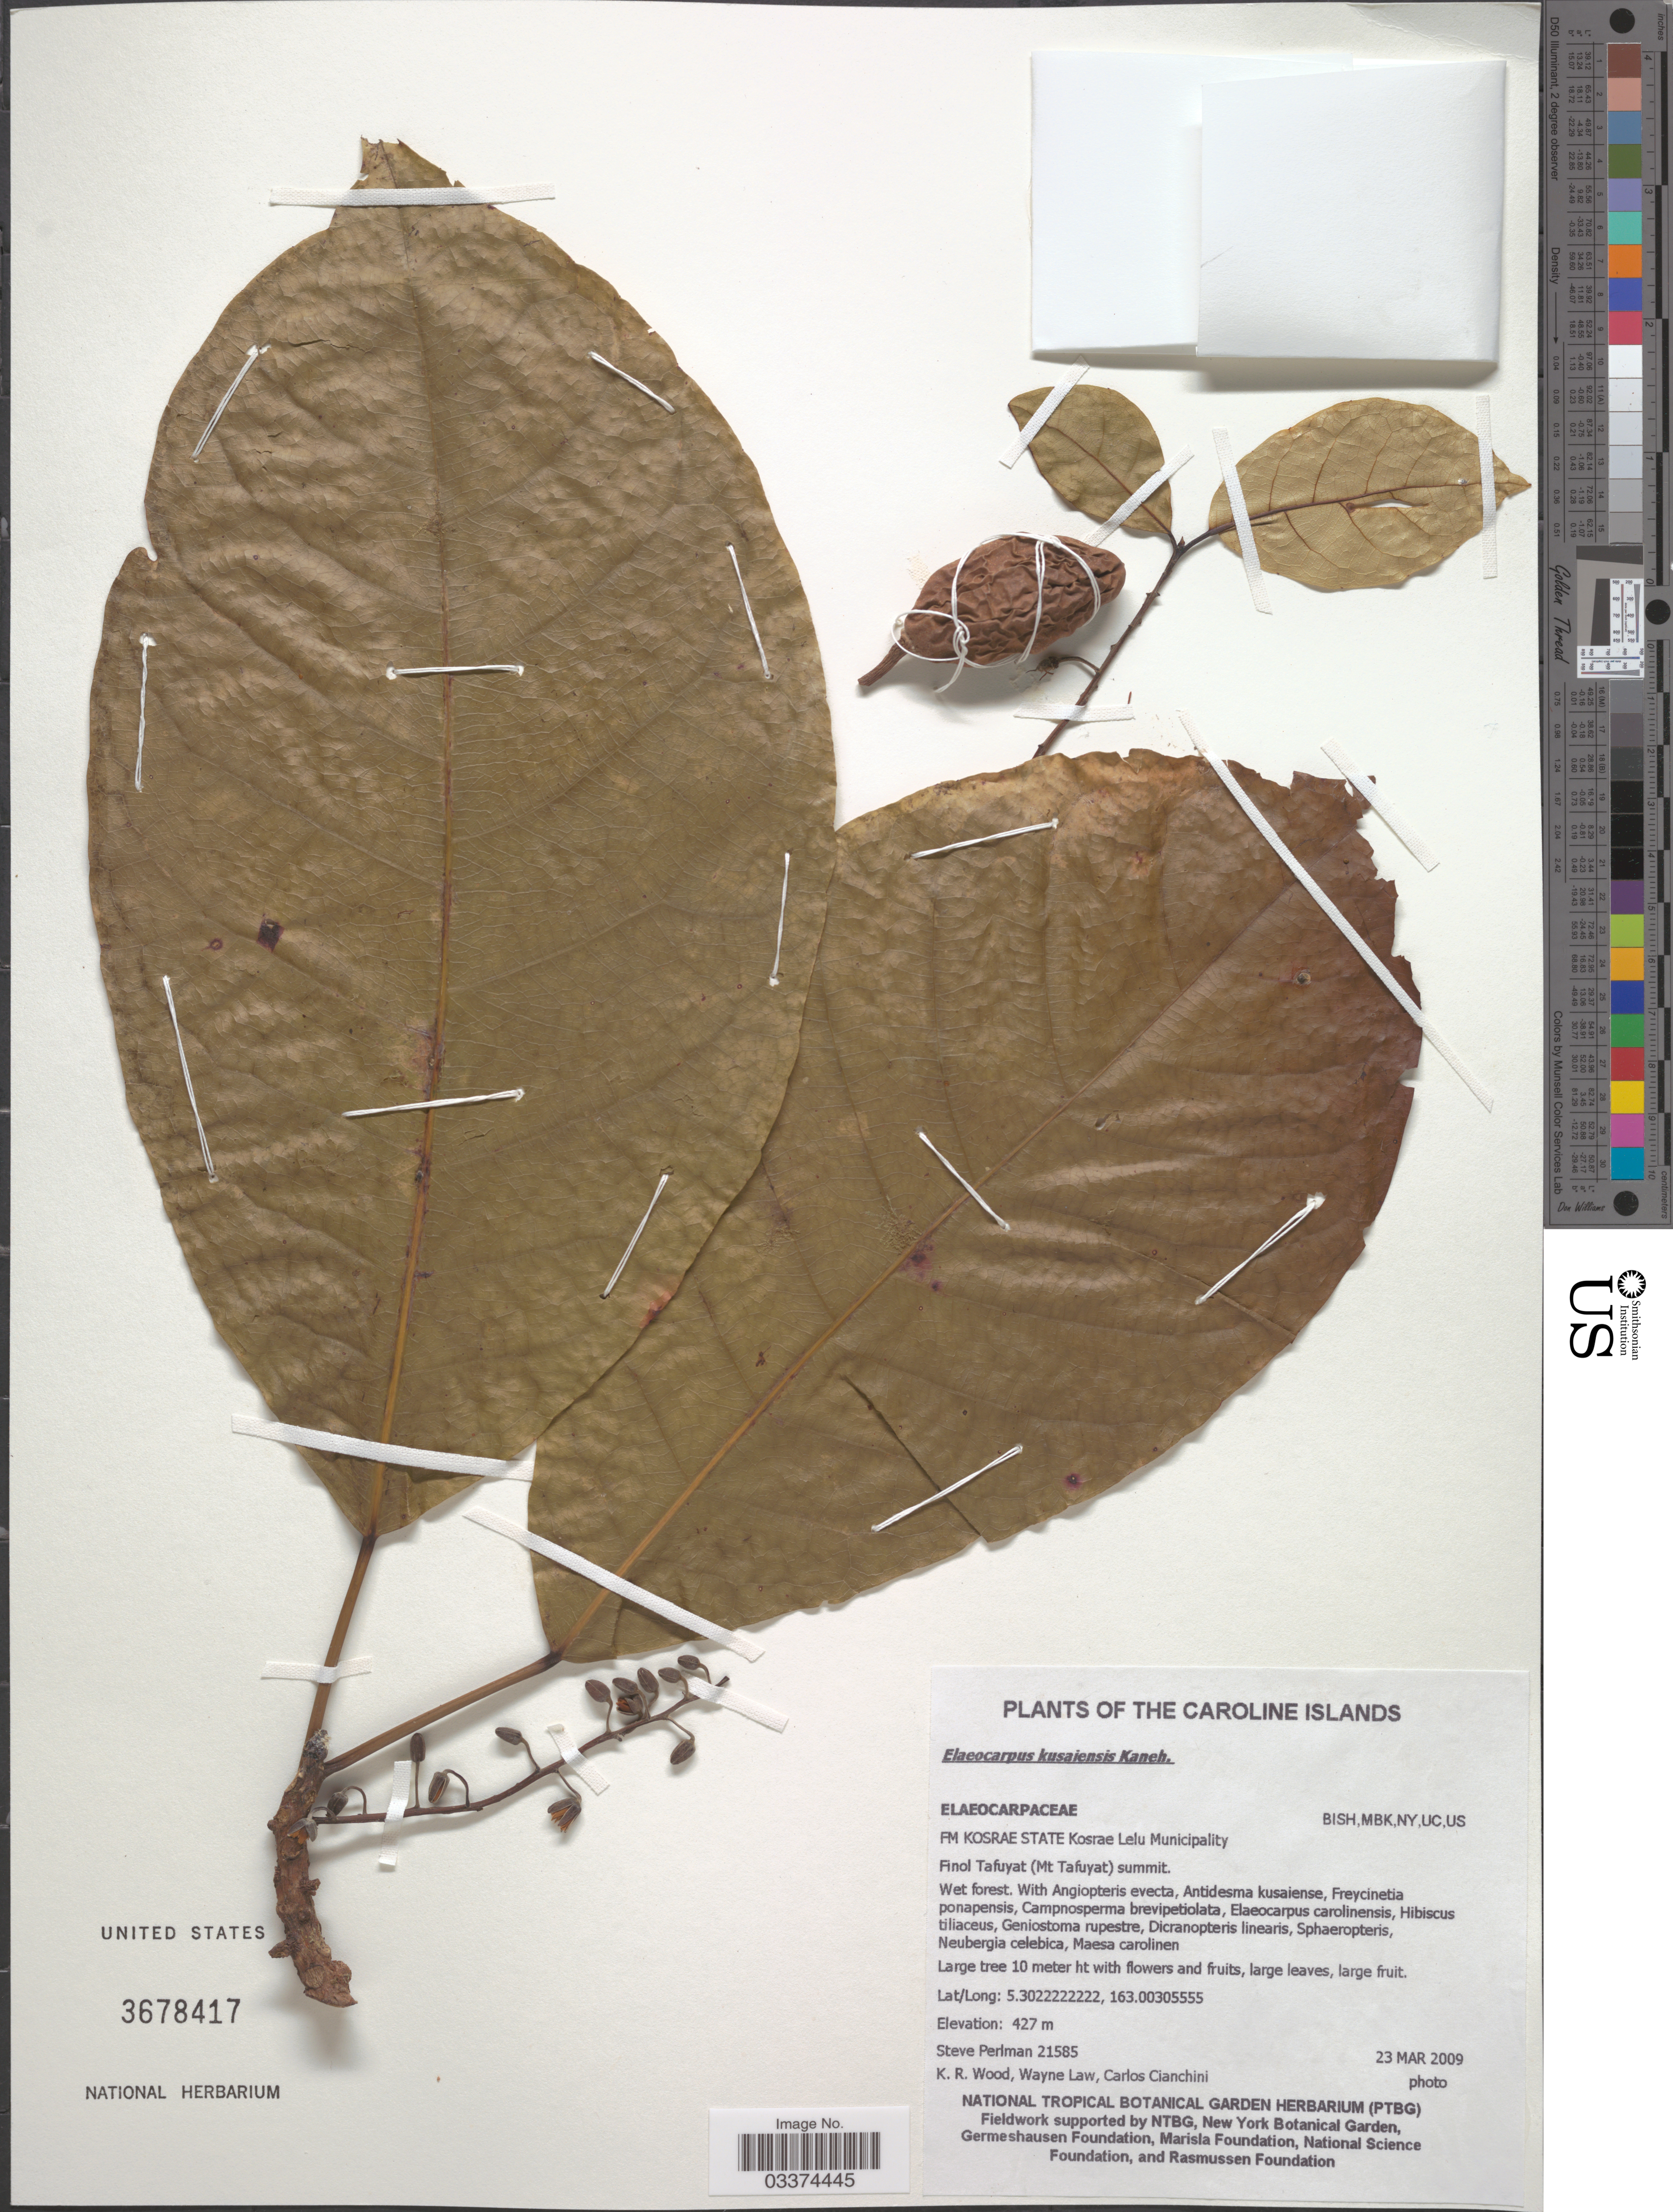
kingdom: Plantae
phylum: Tracheophyta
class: Magnoliopsida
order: Oxalidales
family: Elaeocarpaceae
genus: Elaeocarpus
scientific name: Elaeocarpus kusaiensis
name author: Kaneh.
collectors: S. Perlman, K. R. Wood, W. Law & C. Cianchini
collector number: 21585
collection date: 2009-03-23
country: Micronesia, Federated States of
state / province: Kosrae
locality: The Caroline Islands, FM Kosrae State Kosrae Lelu Municipality, Finol Tafuyat (Mt. Tafuyat) summit.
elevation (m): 427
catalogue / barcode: US 3678417